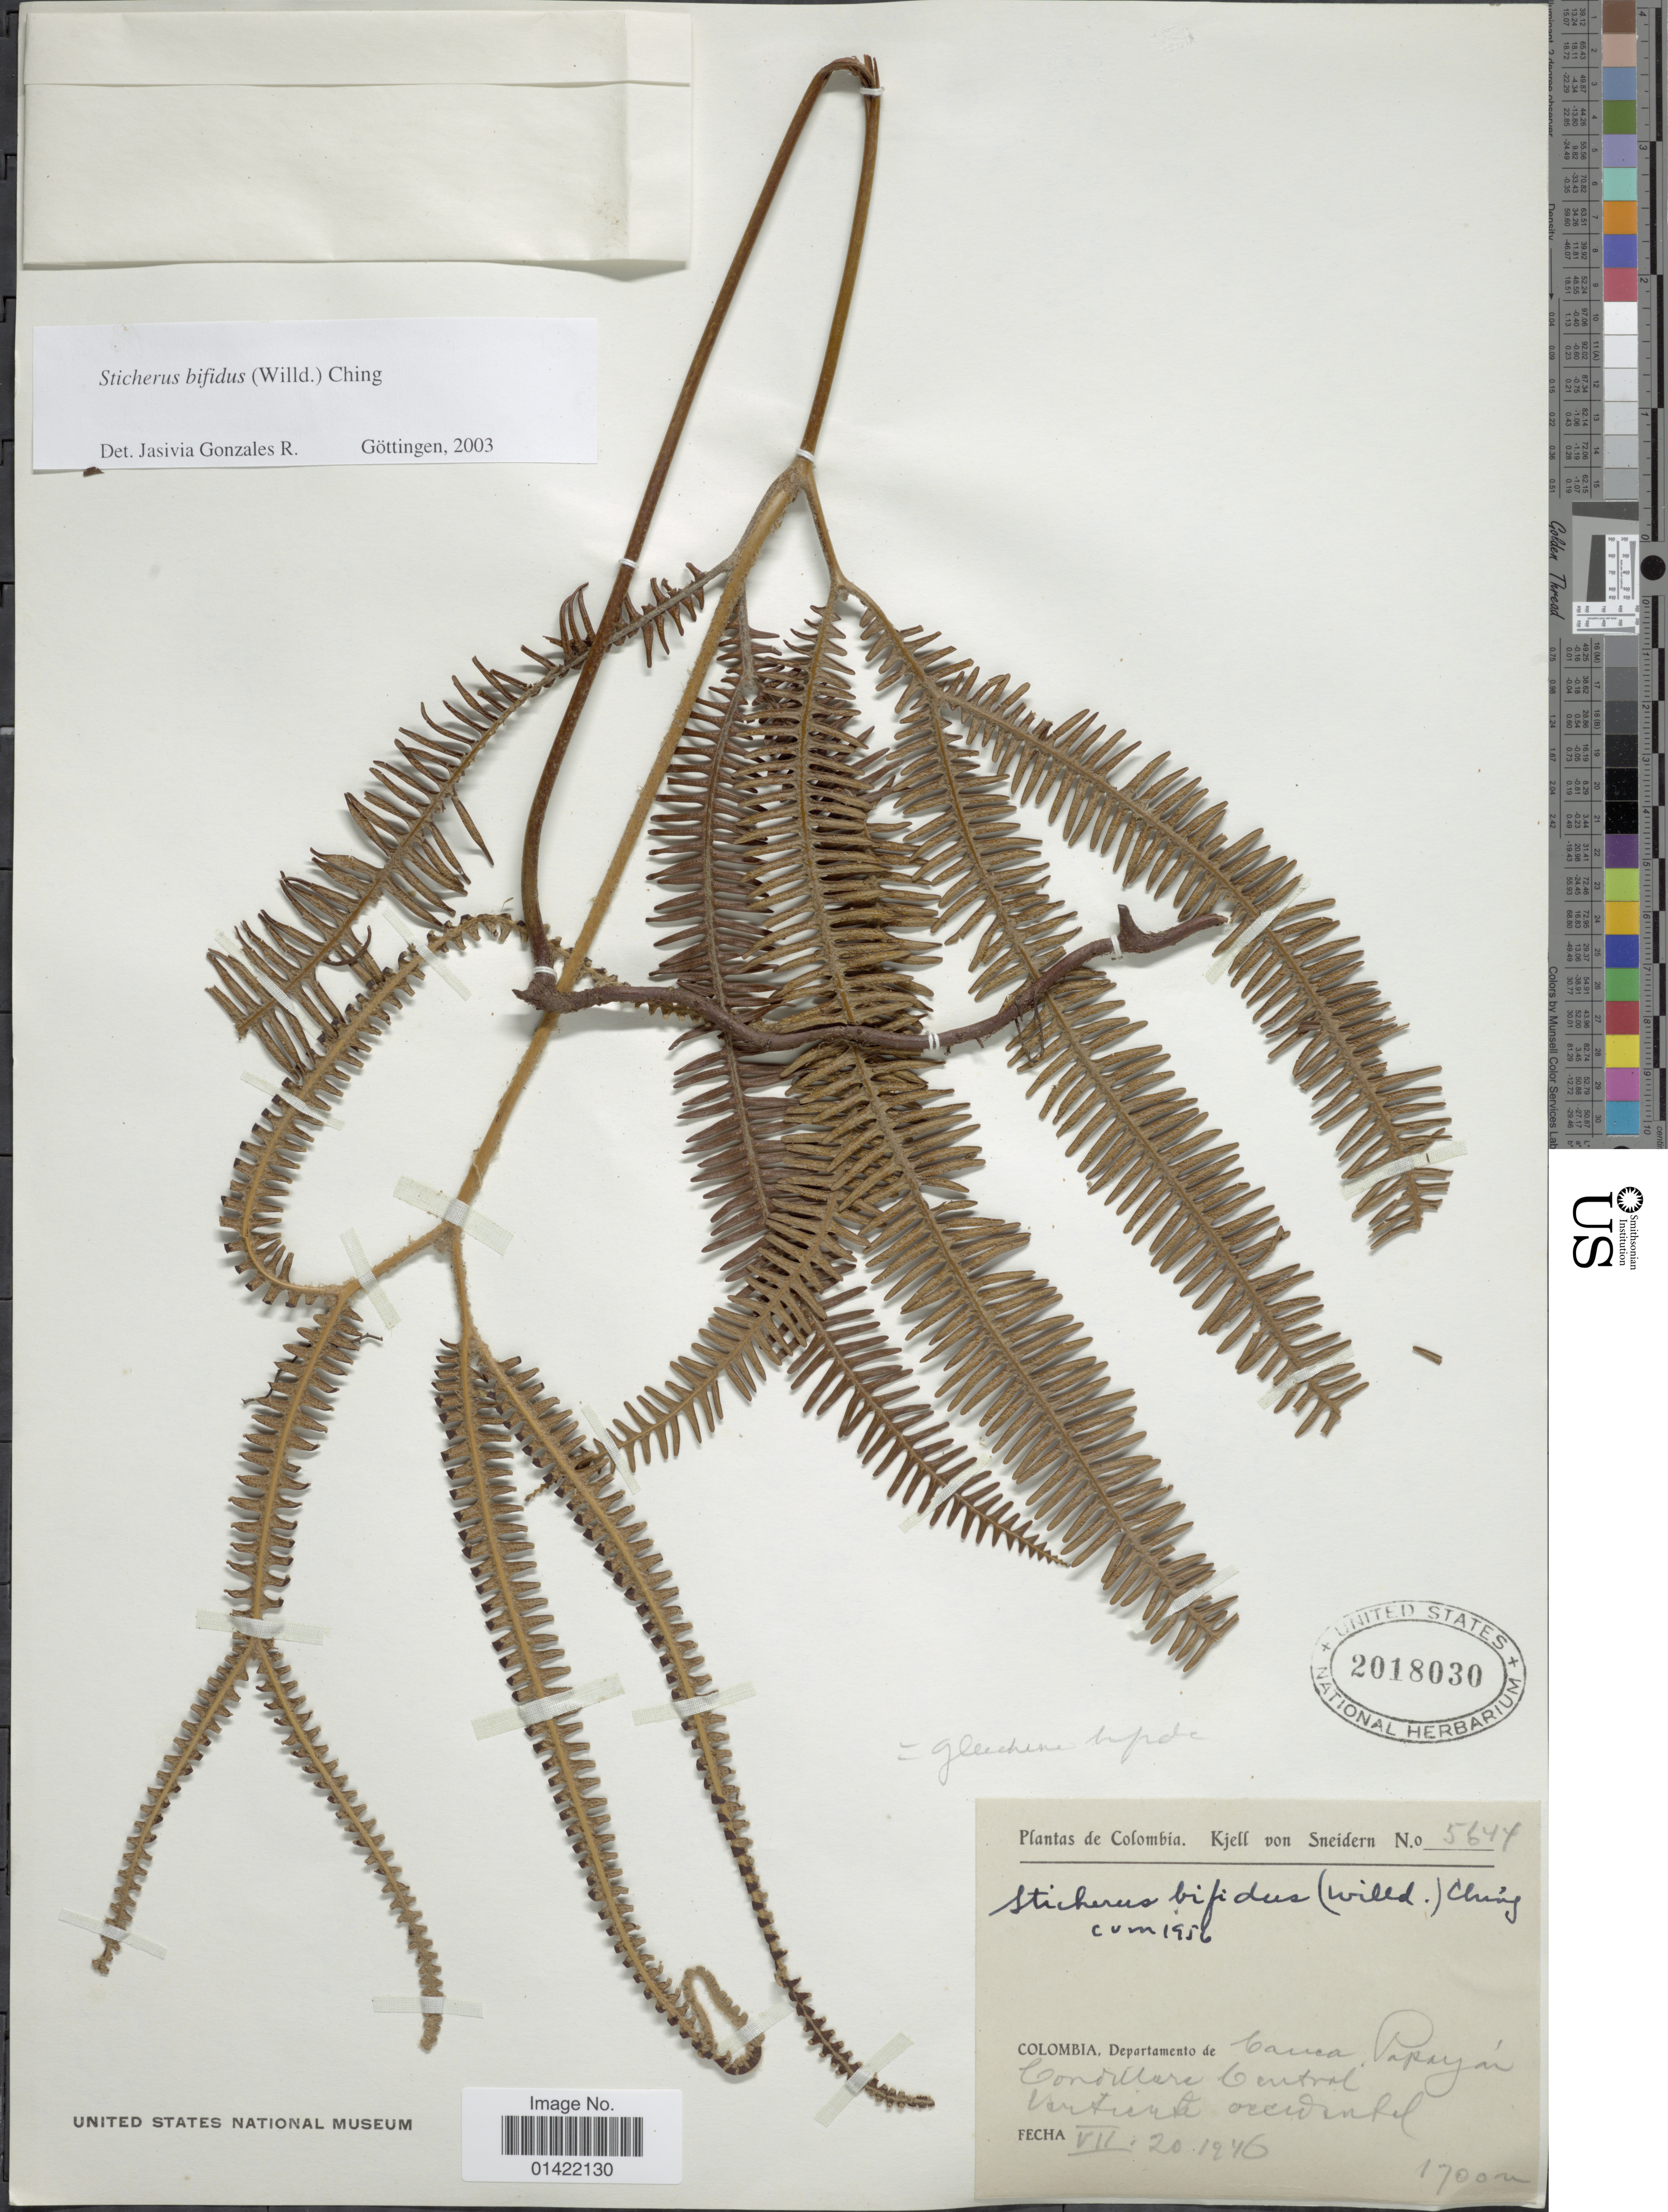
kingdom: Plantae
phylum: Tracheophyta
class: Polypodiopsida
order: Gleicheniales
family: Gleicheniaceae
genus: Sticherus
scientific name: Sticherus bifidus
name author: (Willd.) Ching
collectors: K. von Sneidern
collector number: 5644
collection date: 1946-07-20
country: Colombia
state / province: Cauca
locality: Popayan, Cordillera Central occidental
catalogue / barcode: US 2018030